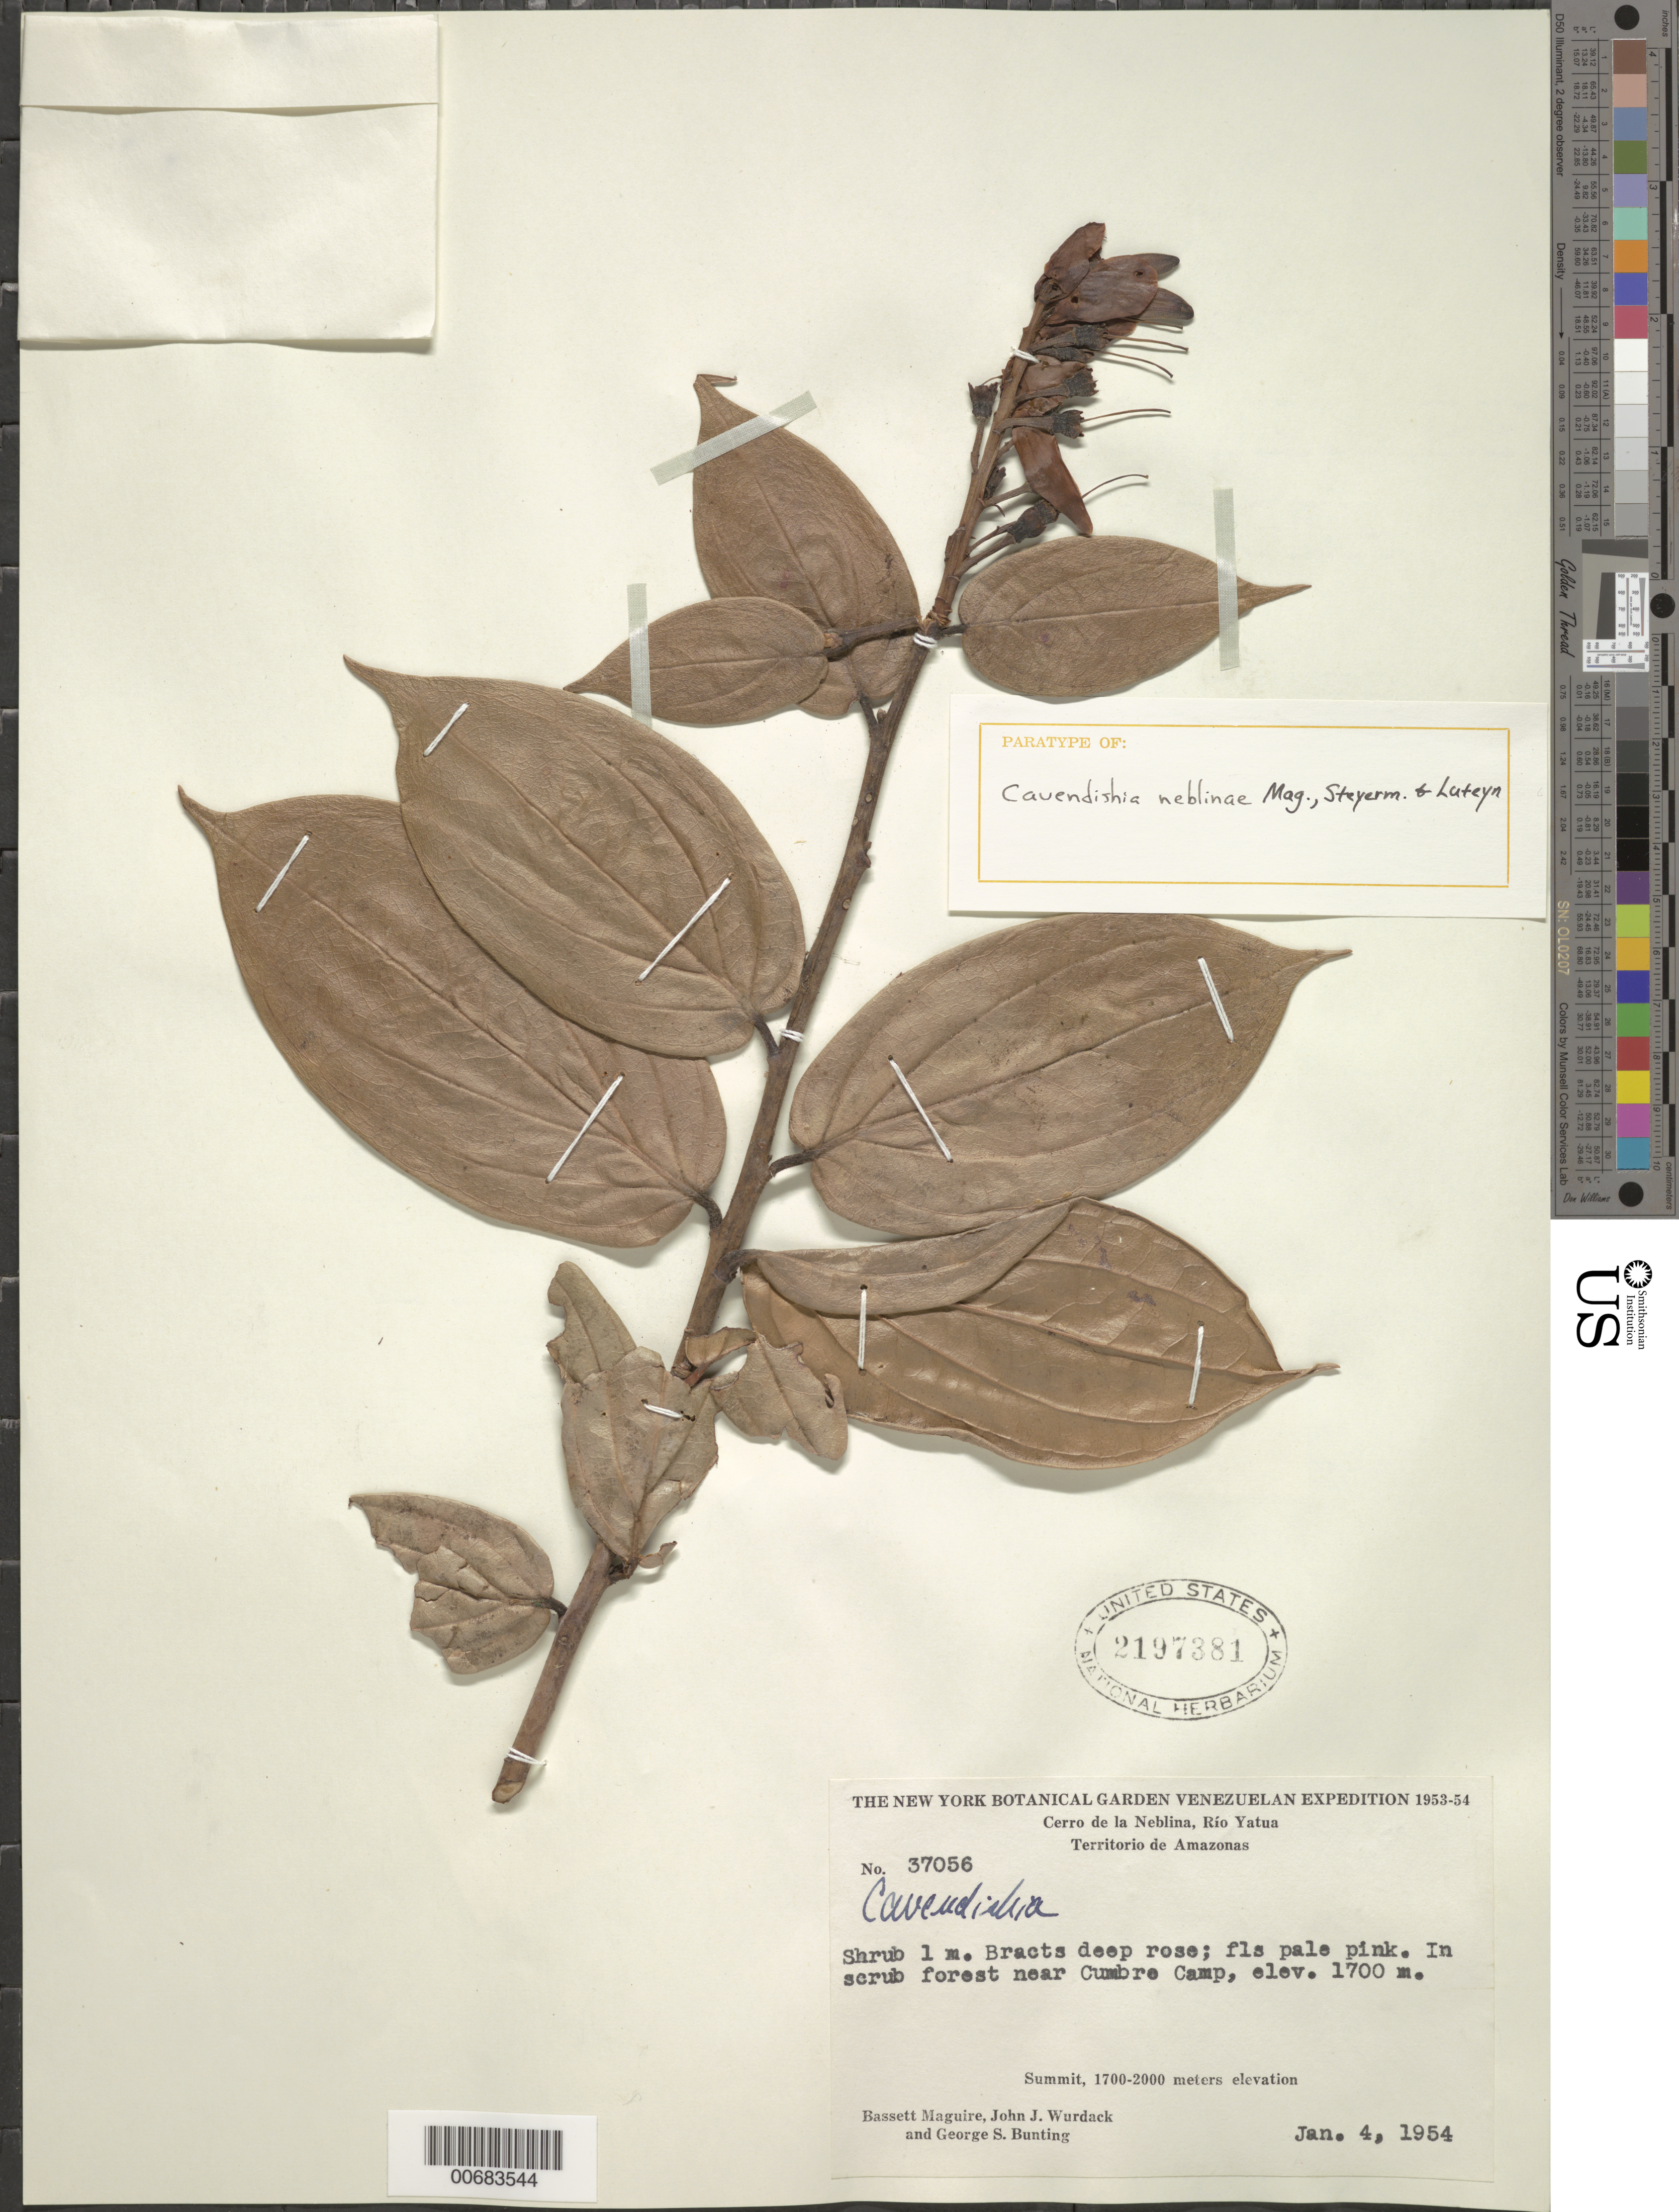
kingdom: Plantae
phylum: Tracheophyta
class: Magnoliopsida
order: Ericales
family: Ericaceae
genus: Cavendishia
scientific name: Cavendishia neblinae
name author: Maguire et al.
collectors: B. Maguire, J. J. Wurdack & G. S. Bunting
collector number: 37056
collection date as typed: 4-Jan-54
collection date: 1954-01-04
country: Venezuela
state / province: Amazonas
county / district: Río Negro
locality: Cerro de la Neblina, Río Yatua, near Cumbre Camp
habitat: Scrub forest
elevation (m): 1700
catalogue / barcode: US 2197381